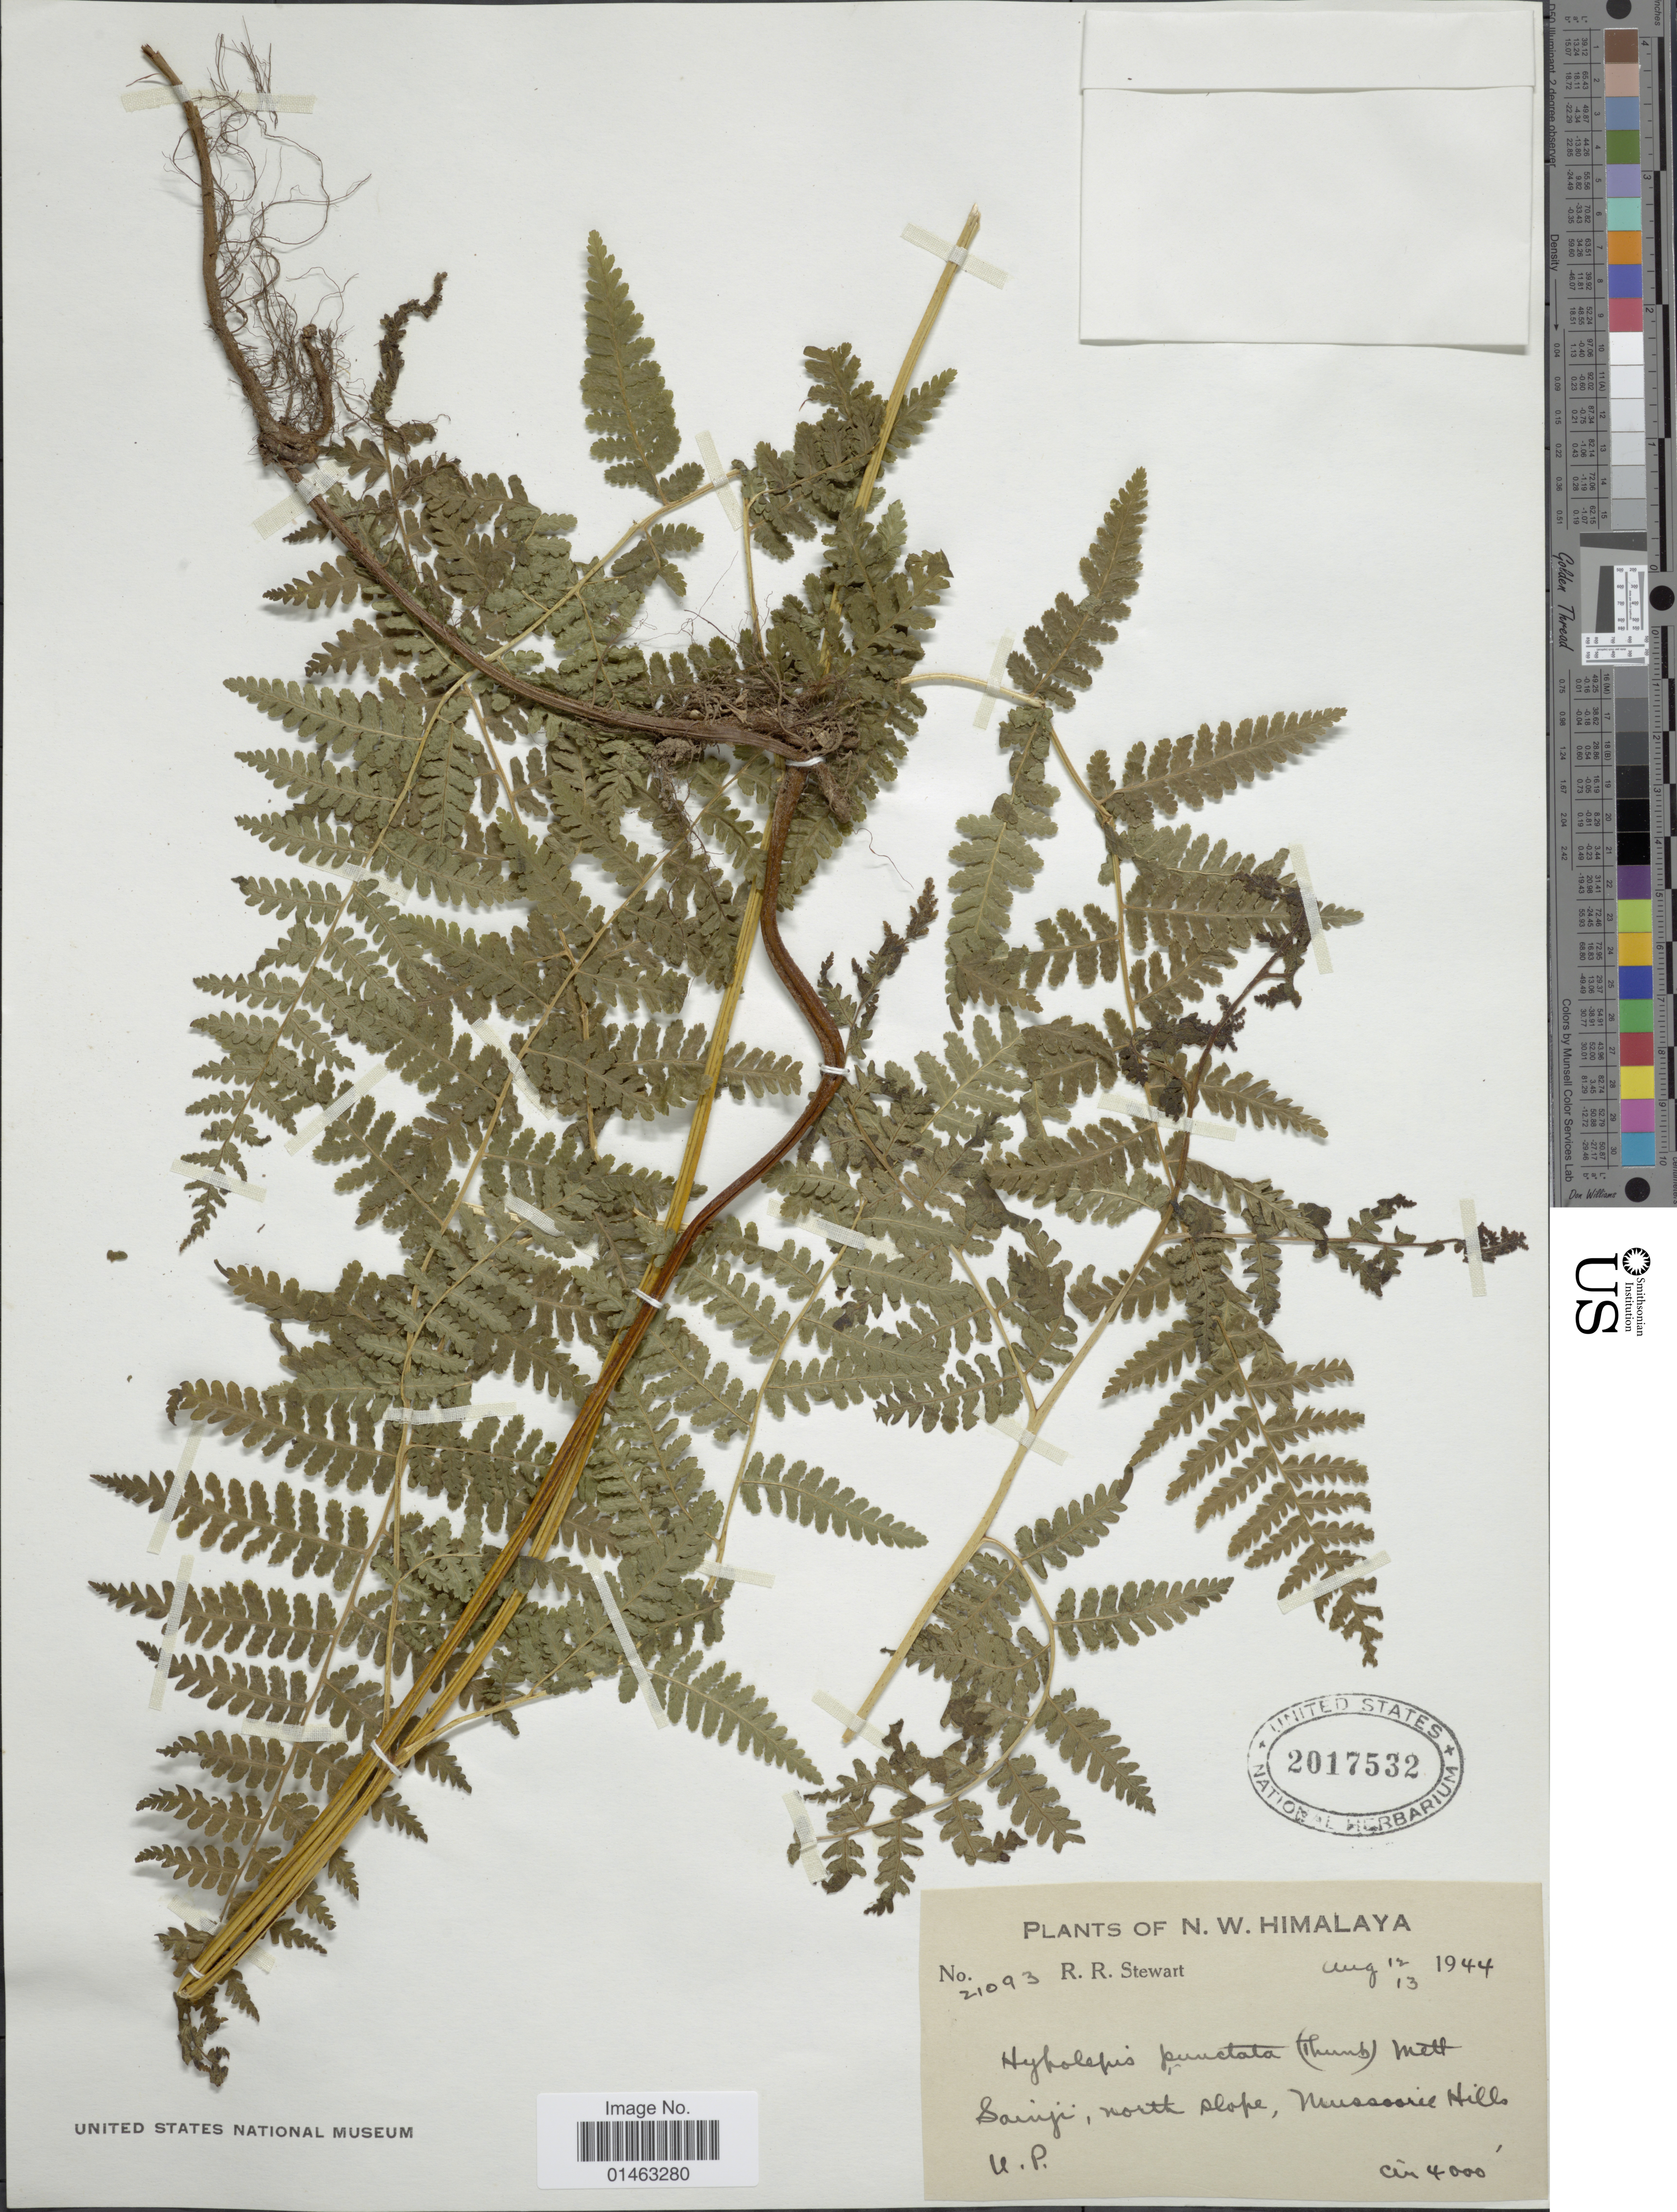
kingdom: Plantae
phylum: Tracheophyta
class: Polypodiopsida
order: Polypodiales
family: Dennstaedtiaceae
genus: Hypolepis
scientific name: Hypolepis punctata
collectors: R. R. Stewart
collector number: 21093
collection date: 1944-08-12/1944-08-13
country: India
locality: N.W. Himalaya. Saniji, north slope, Mussoorie Hills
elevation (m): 1219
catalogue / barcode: US 2017532